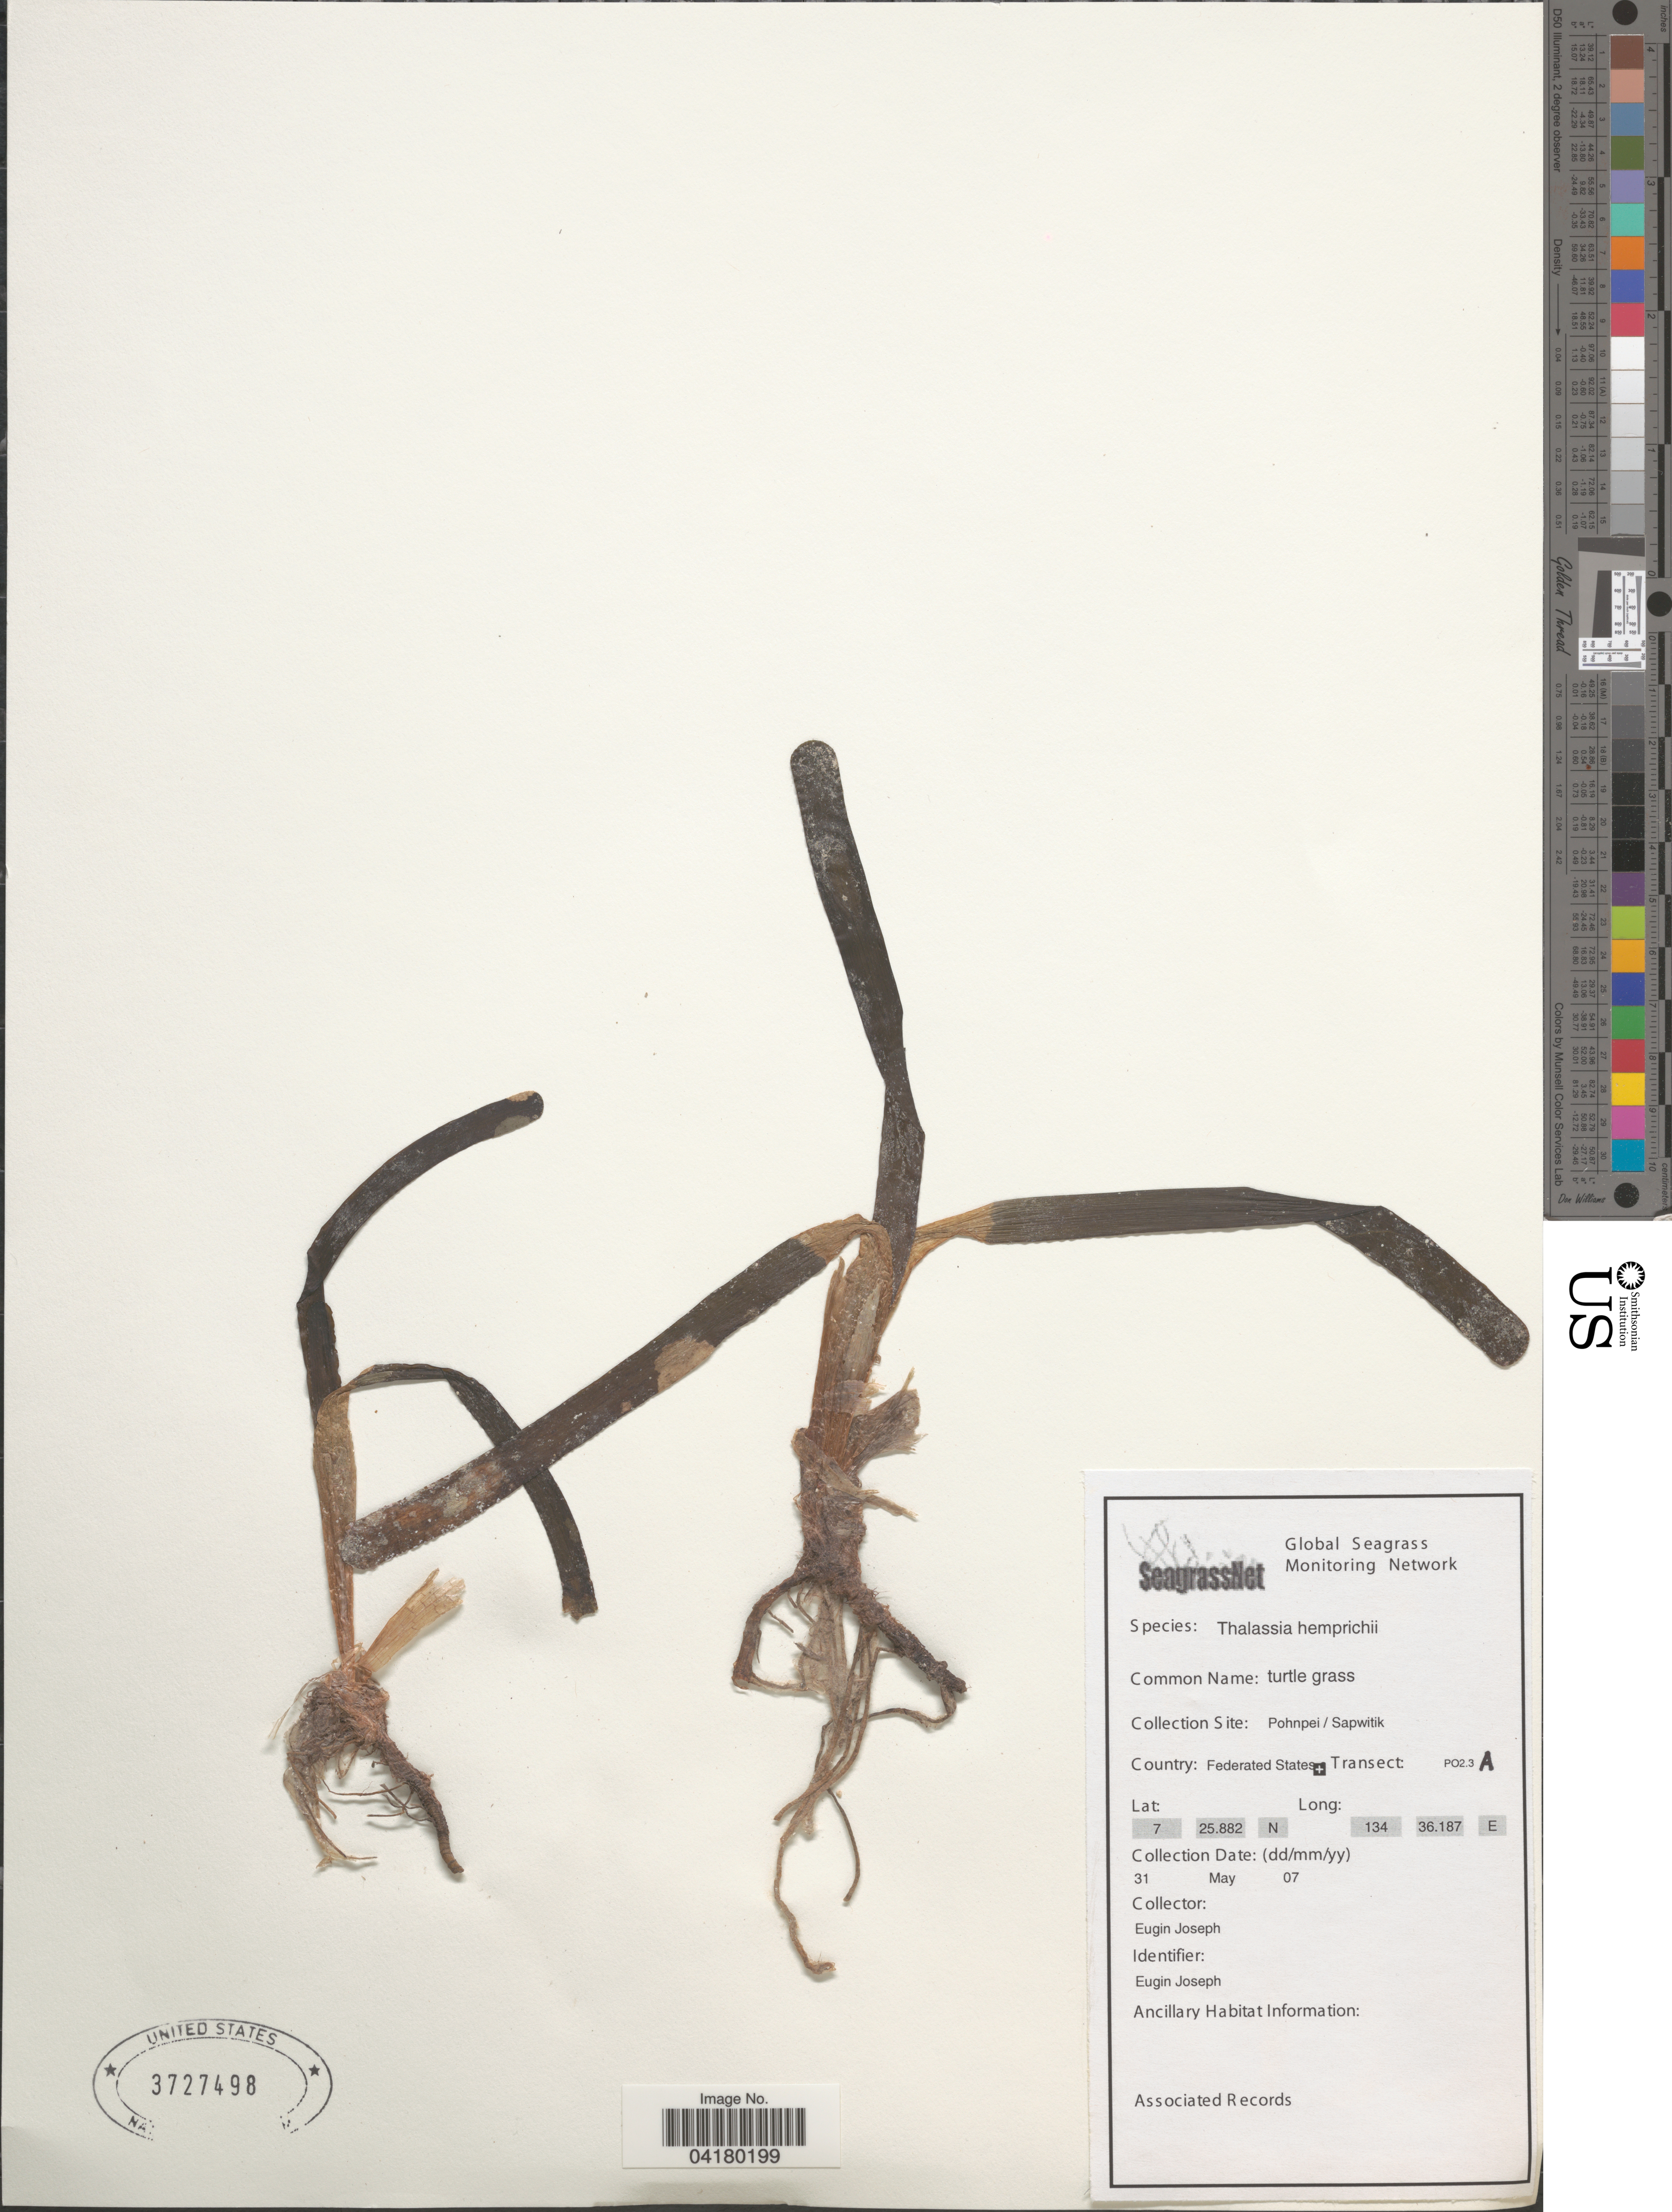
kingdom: Plantae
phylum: Tracheophyta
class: Liliopsida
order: Alismatales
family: Hydrocharitaceae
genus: Thalassia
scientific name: Thalassia hemprichii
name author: Asch.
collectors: E. Joseph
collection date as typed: Transcribed d/m/y: 31/5/7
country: Micronesia, Federated States of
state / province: Pohnpei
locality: Sapwitik. Federated States. Transect: PO2.3 A.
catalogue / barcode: US 3727498